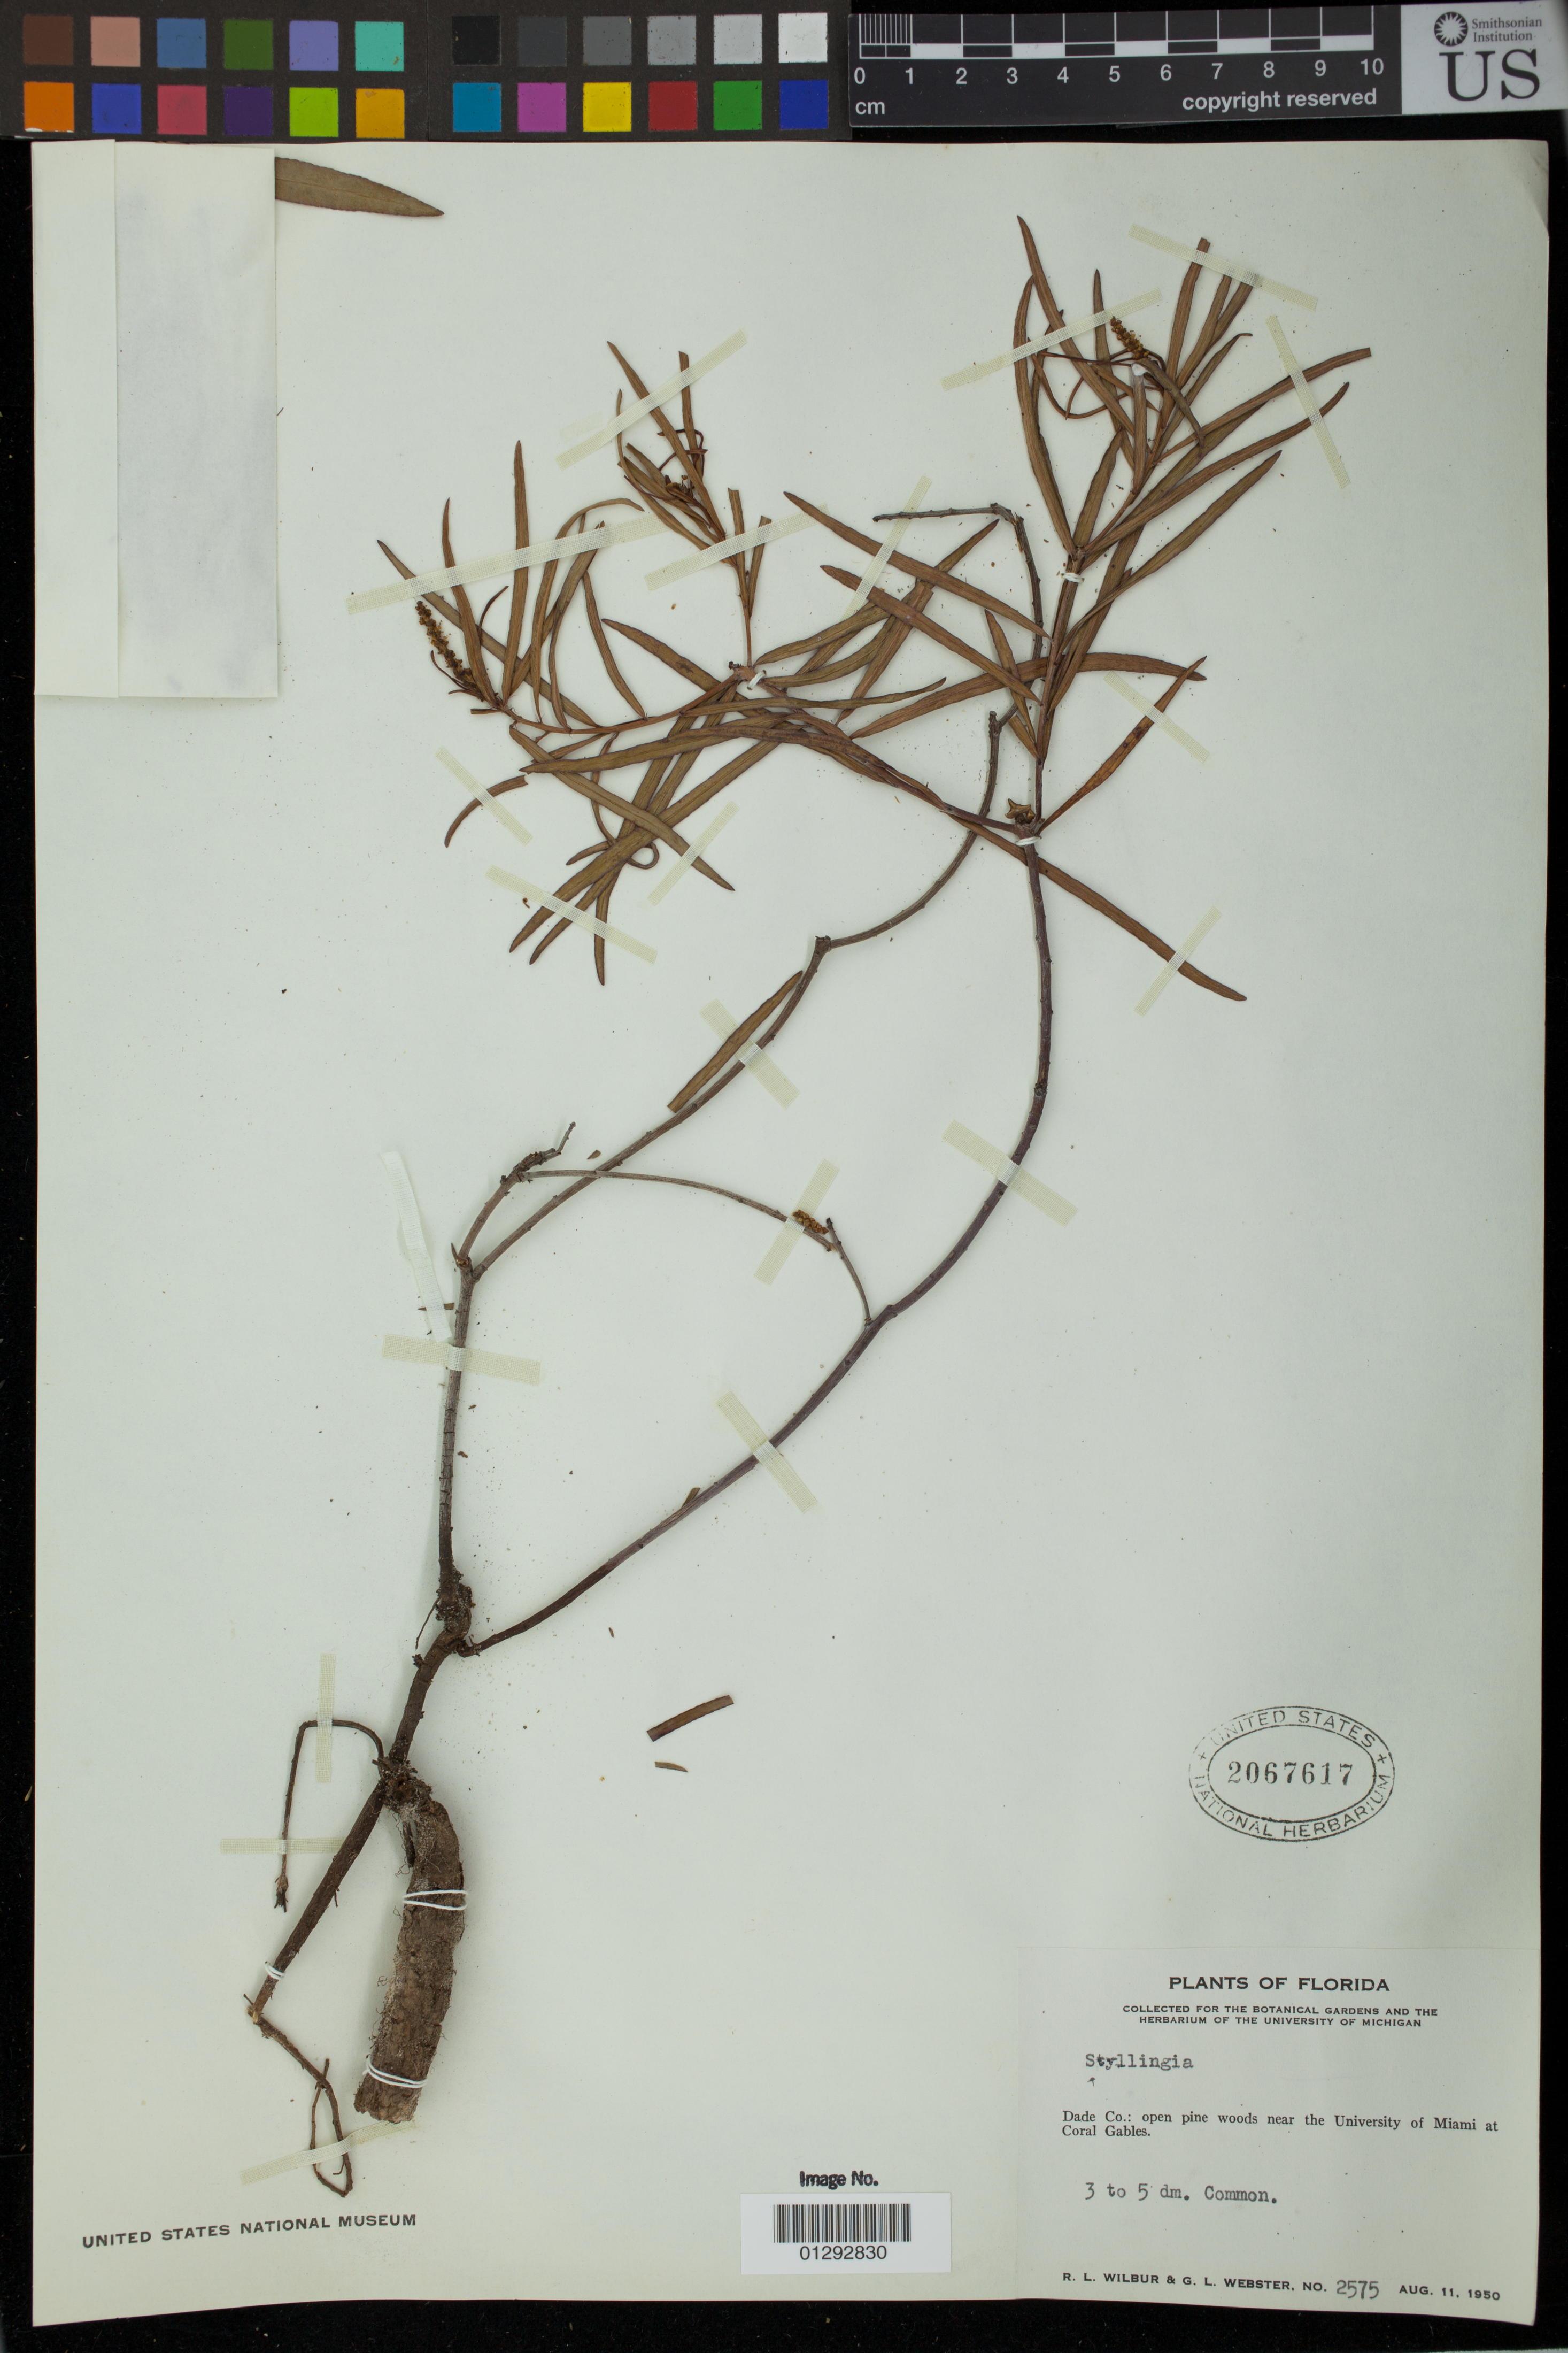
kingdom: Plantae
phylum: Tracheophyta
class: Magnoliopsida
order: Malpighiales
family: Euphorbiaceae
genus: Stillingia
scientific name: Stillingia sylvatica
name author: L.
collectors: R. L. Wilbur & G. L. Webster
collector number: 2575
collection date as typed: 11 Aug 1950 or 08 Nov 1950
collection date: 1950-08-11 or 1950-11-08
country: United States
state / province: Florida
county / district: Dade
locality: Near the University of Miami at Coral Gables.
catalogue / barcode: US 2067617